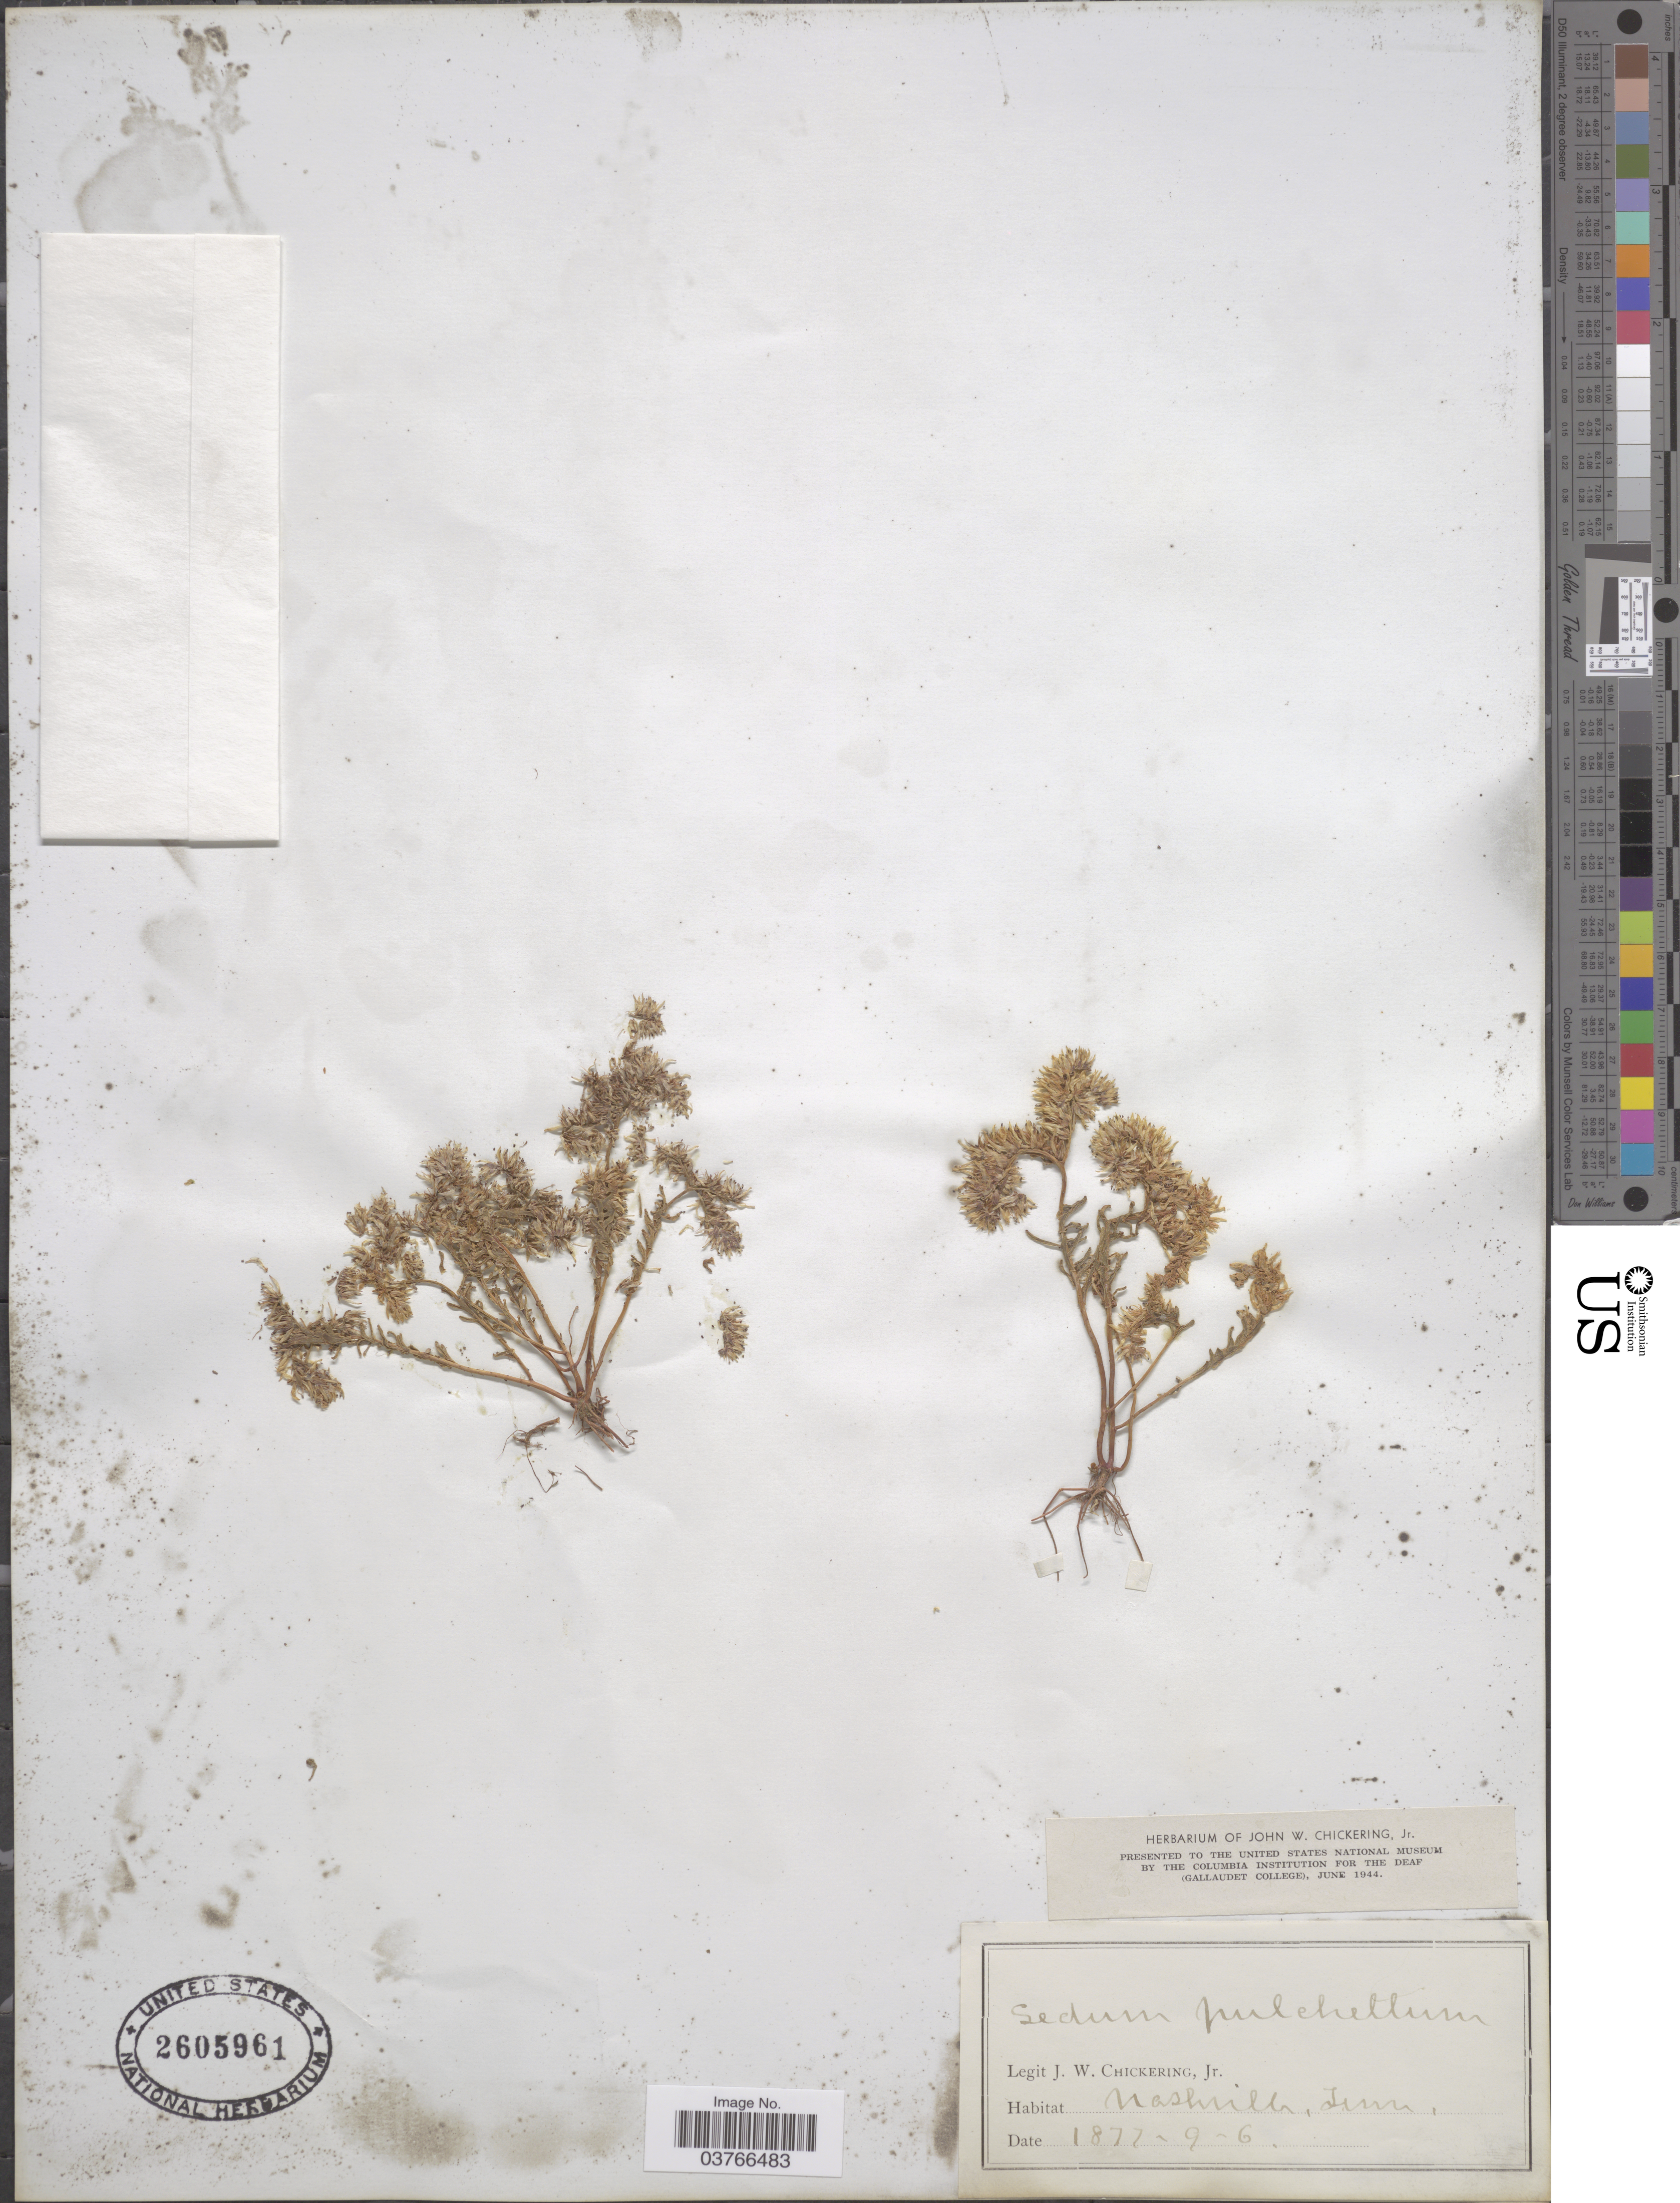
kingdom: Plantae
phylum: Tracheophyta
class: Magnoliopsida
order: Saxifragales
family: Crassulaceae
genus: Sedum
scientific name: Sedum pulchellum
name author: Michx.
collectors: J. W. Chickering Jr.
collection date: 1877-06-09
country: United States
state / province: Tennessee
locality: Nashville.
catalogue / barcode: US 2605961